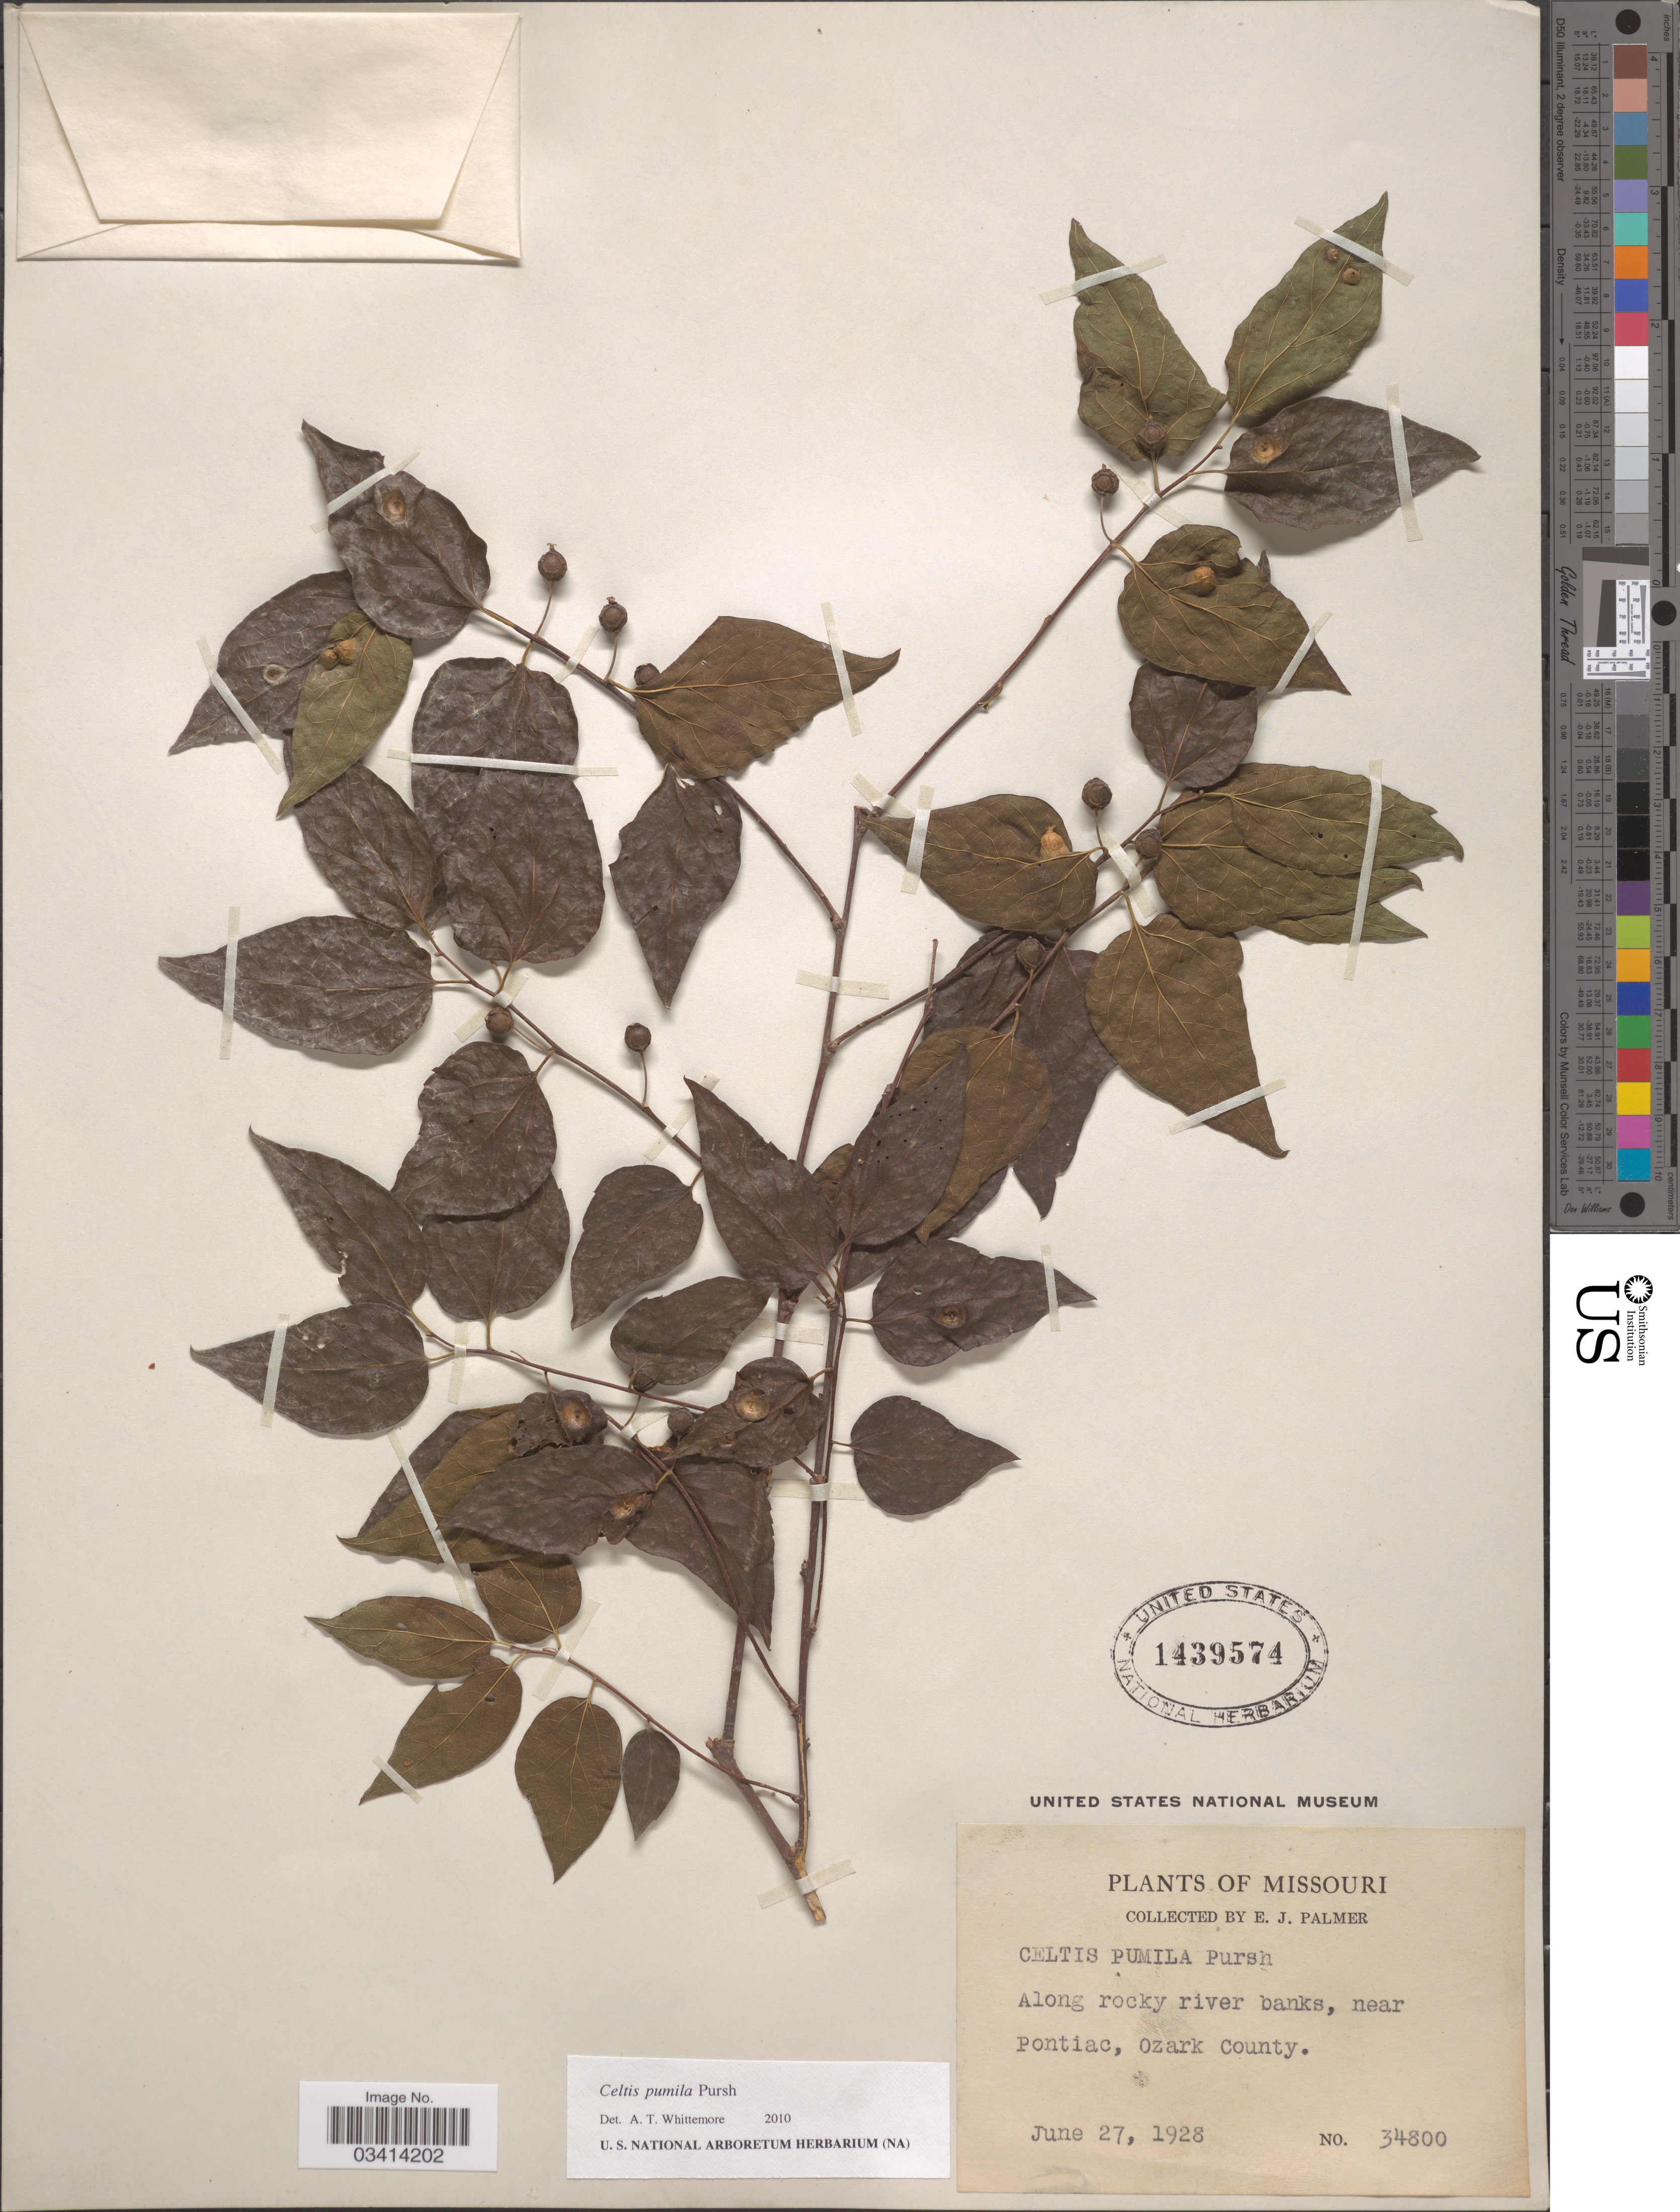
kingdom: Plantae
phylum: Tracheophyta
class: Magnoliopsida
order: Rosales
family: Cannabaceae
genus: Celtis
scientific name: Celtis pumila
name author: Pursh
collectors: E. J. Palmer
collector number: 34800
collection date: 1928-06-27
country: United States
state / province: Missouri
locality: Along rocky river banks, near Pontiac, Ozark County.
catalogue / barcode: US 1439574